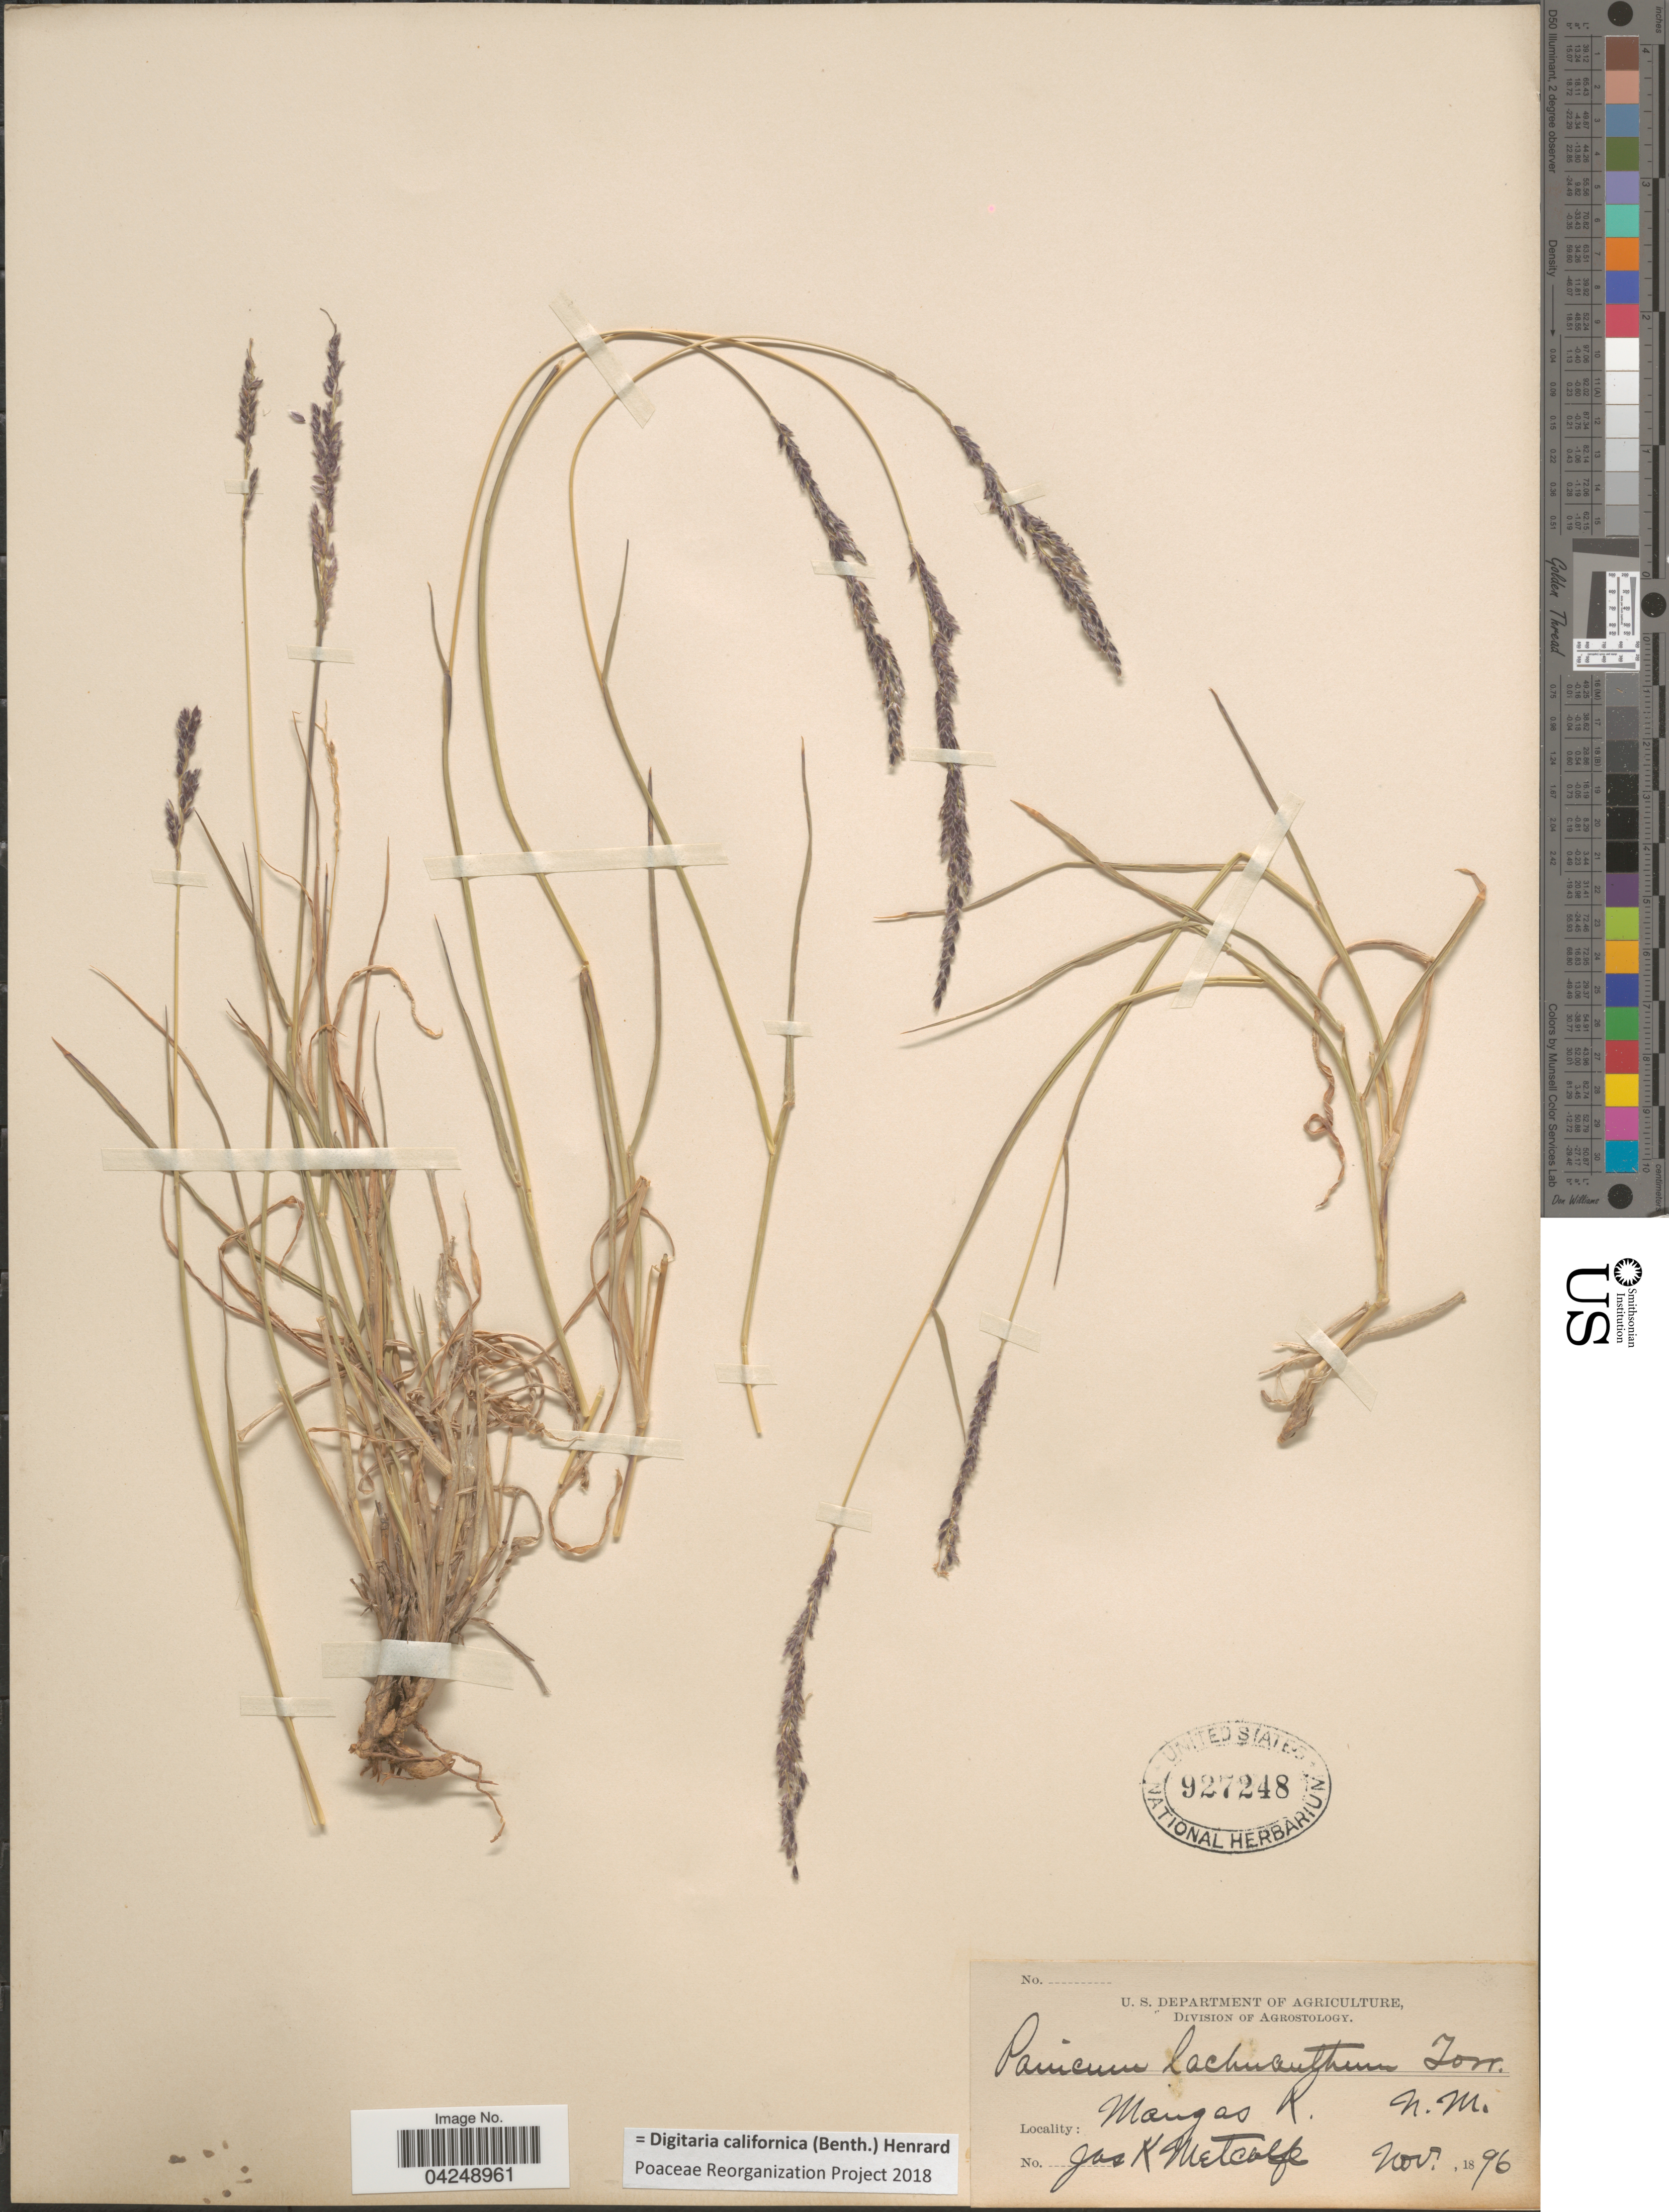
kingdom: Plantae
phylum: Tracheophyta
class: Liliopsida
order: Poales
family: Poaceae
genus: Digitaria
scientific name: Digitaria californica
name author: (Benth.) Henr.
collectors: J. Metcalfe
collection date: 1896-11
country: United States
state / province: New Mexico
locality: Mangas.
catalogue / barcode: US 927248